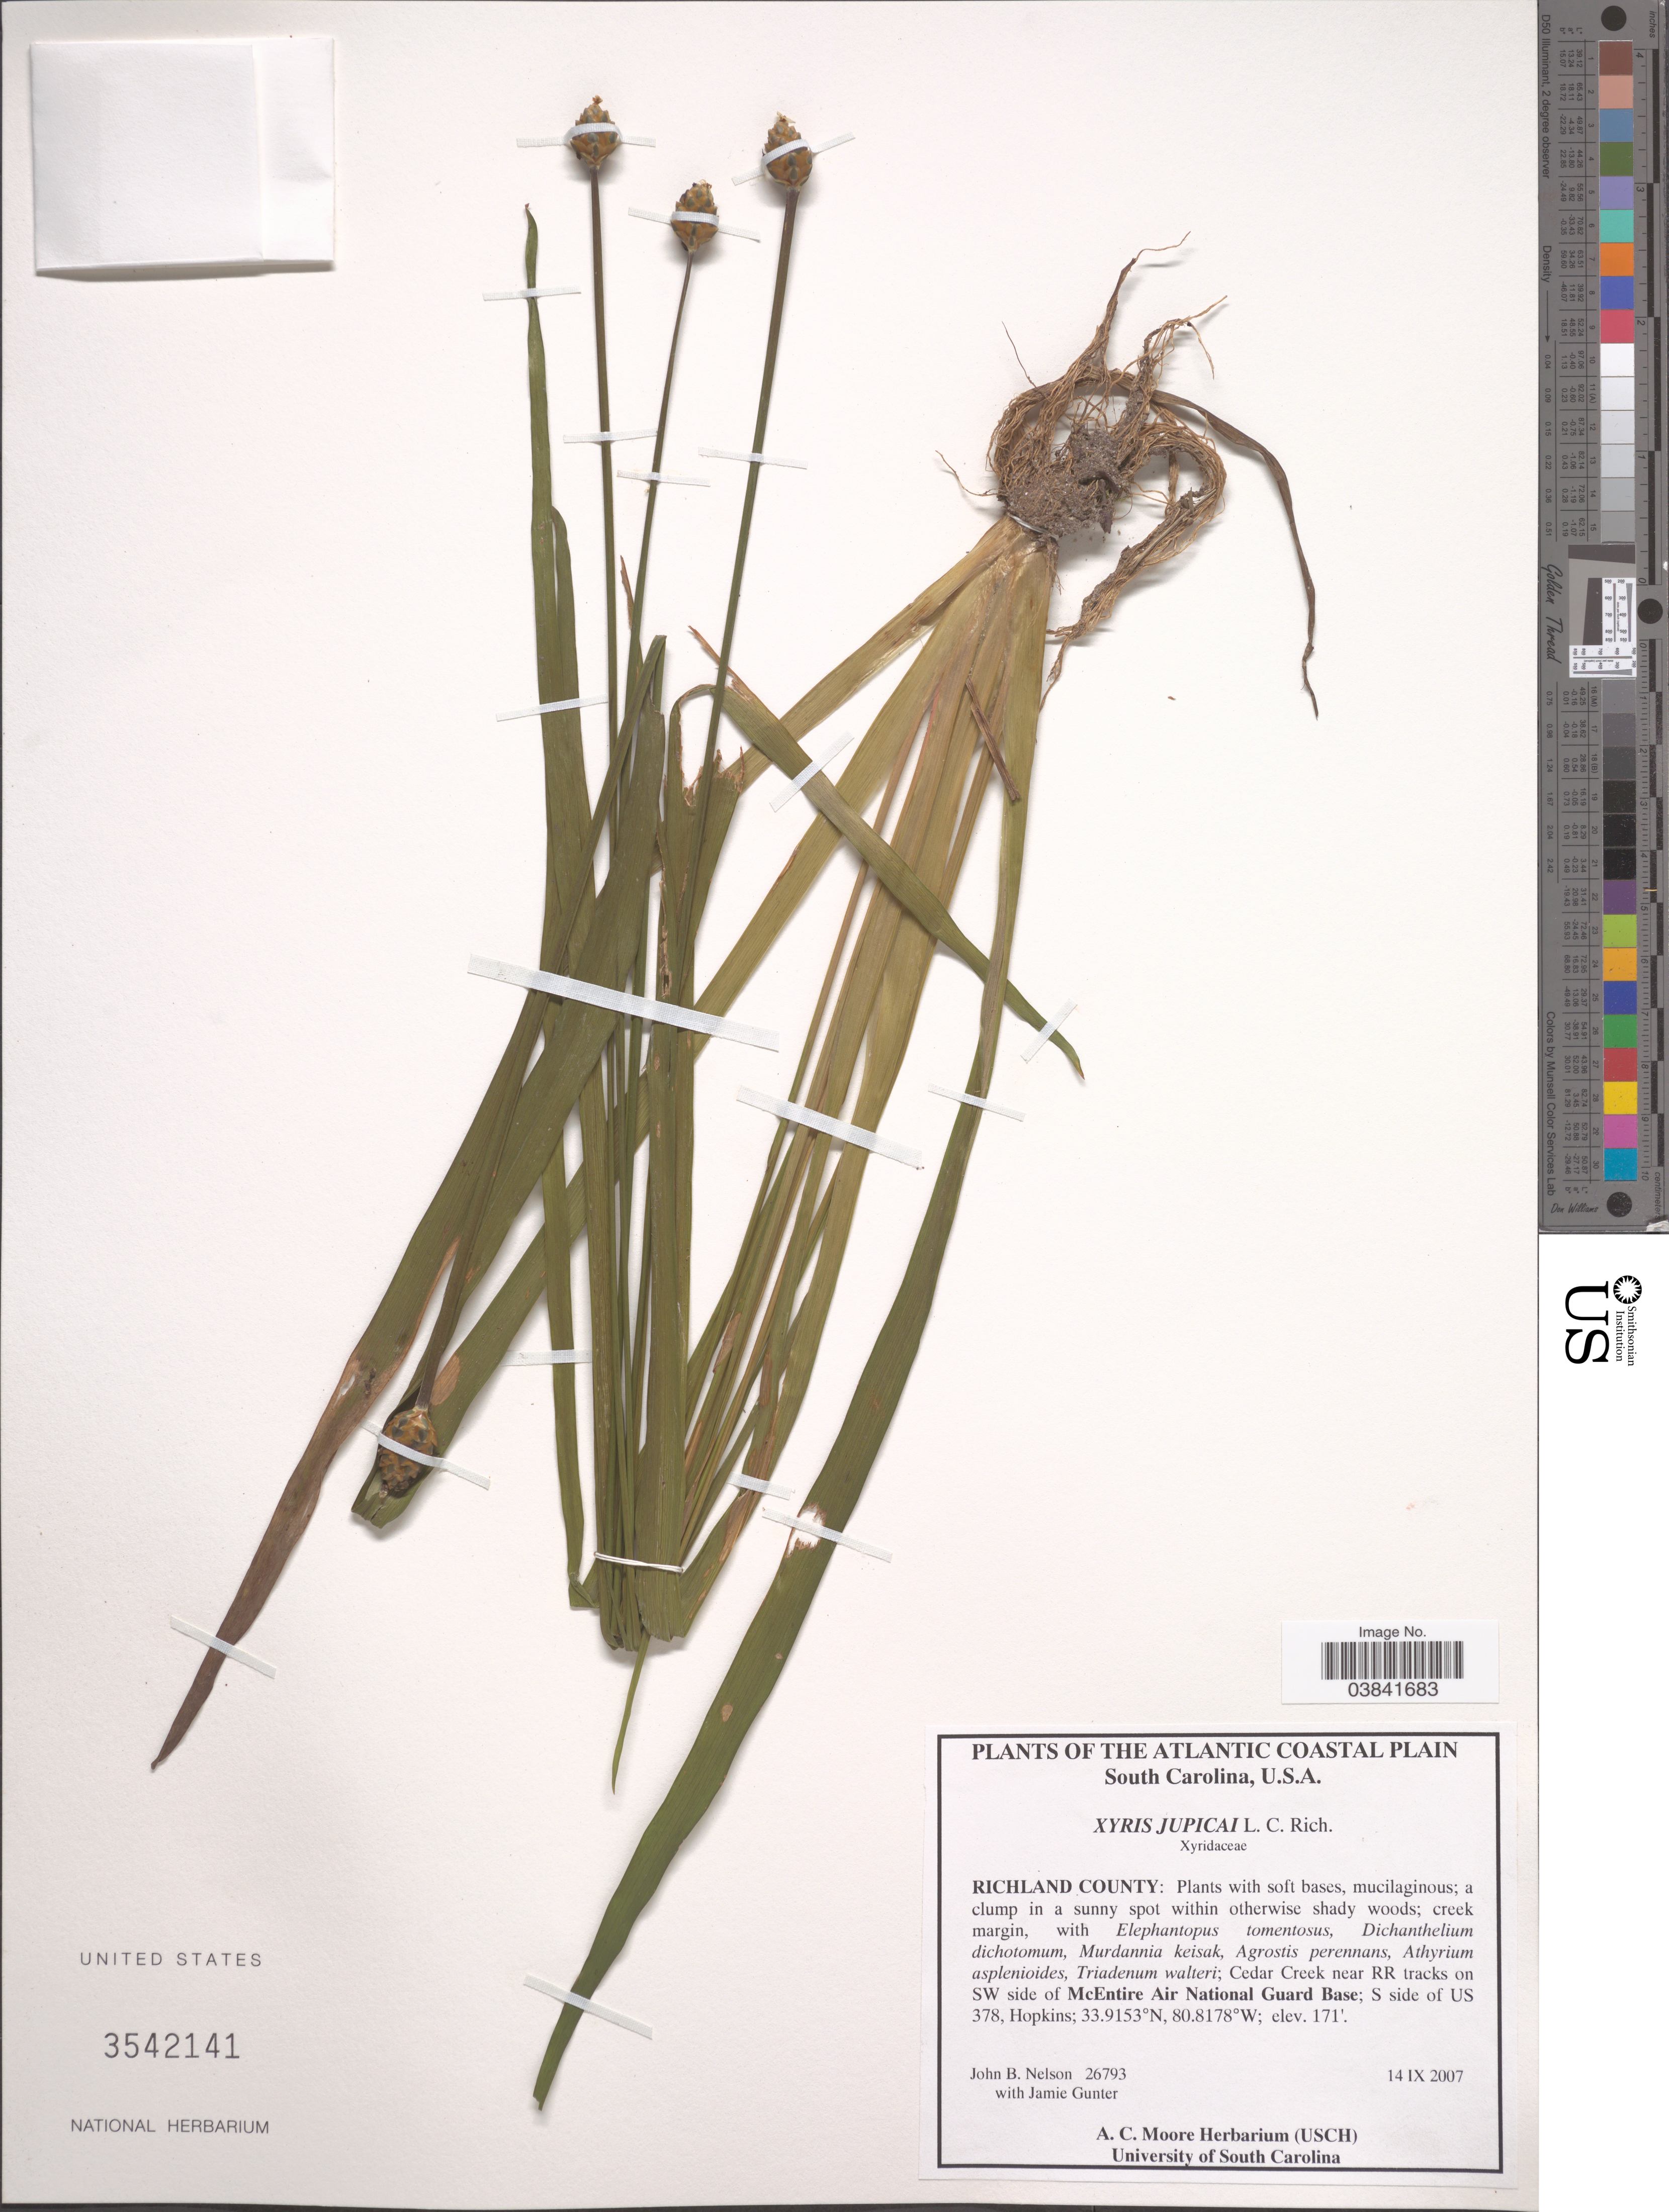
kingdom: Plantae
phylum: Tracheophyta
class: Liliopsida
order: Poales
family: Xyridaceae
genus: Xyris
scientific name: Xyris jupicai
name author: Rich.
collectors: J. B. Nelson & J. Gunter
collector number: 26793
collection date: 2007-09-14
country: United States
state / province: South Carolina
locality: The Atlantic Coastal Plain. Richland County: Cedar Creek near RR tracks on SW side of McEntire Air National Guard Base; S side of US 378, Hopkins.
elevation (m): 52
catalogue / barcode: US 3542141